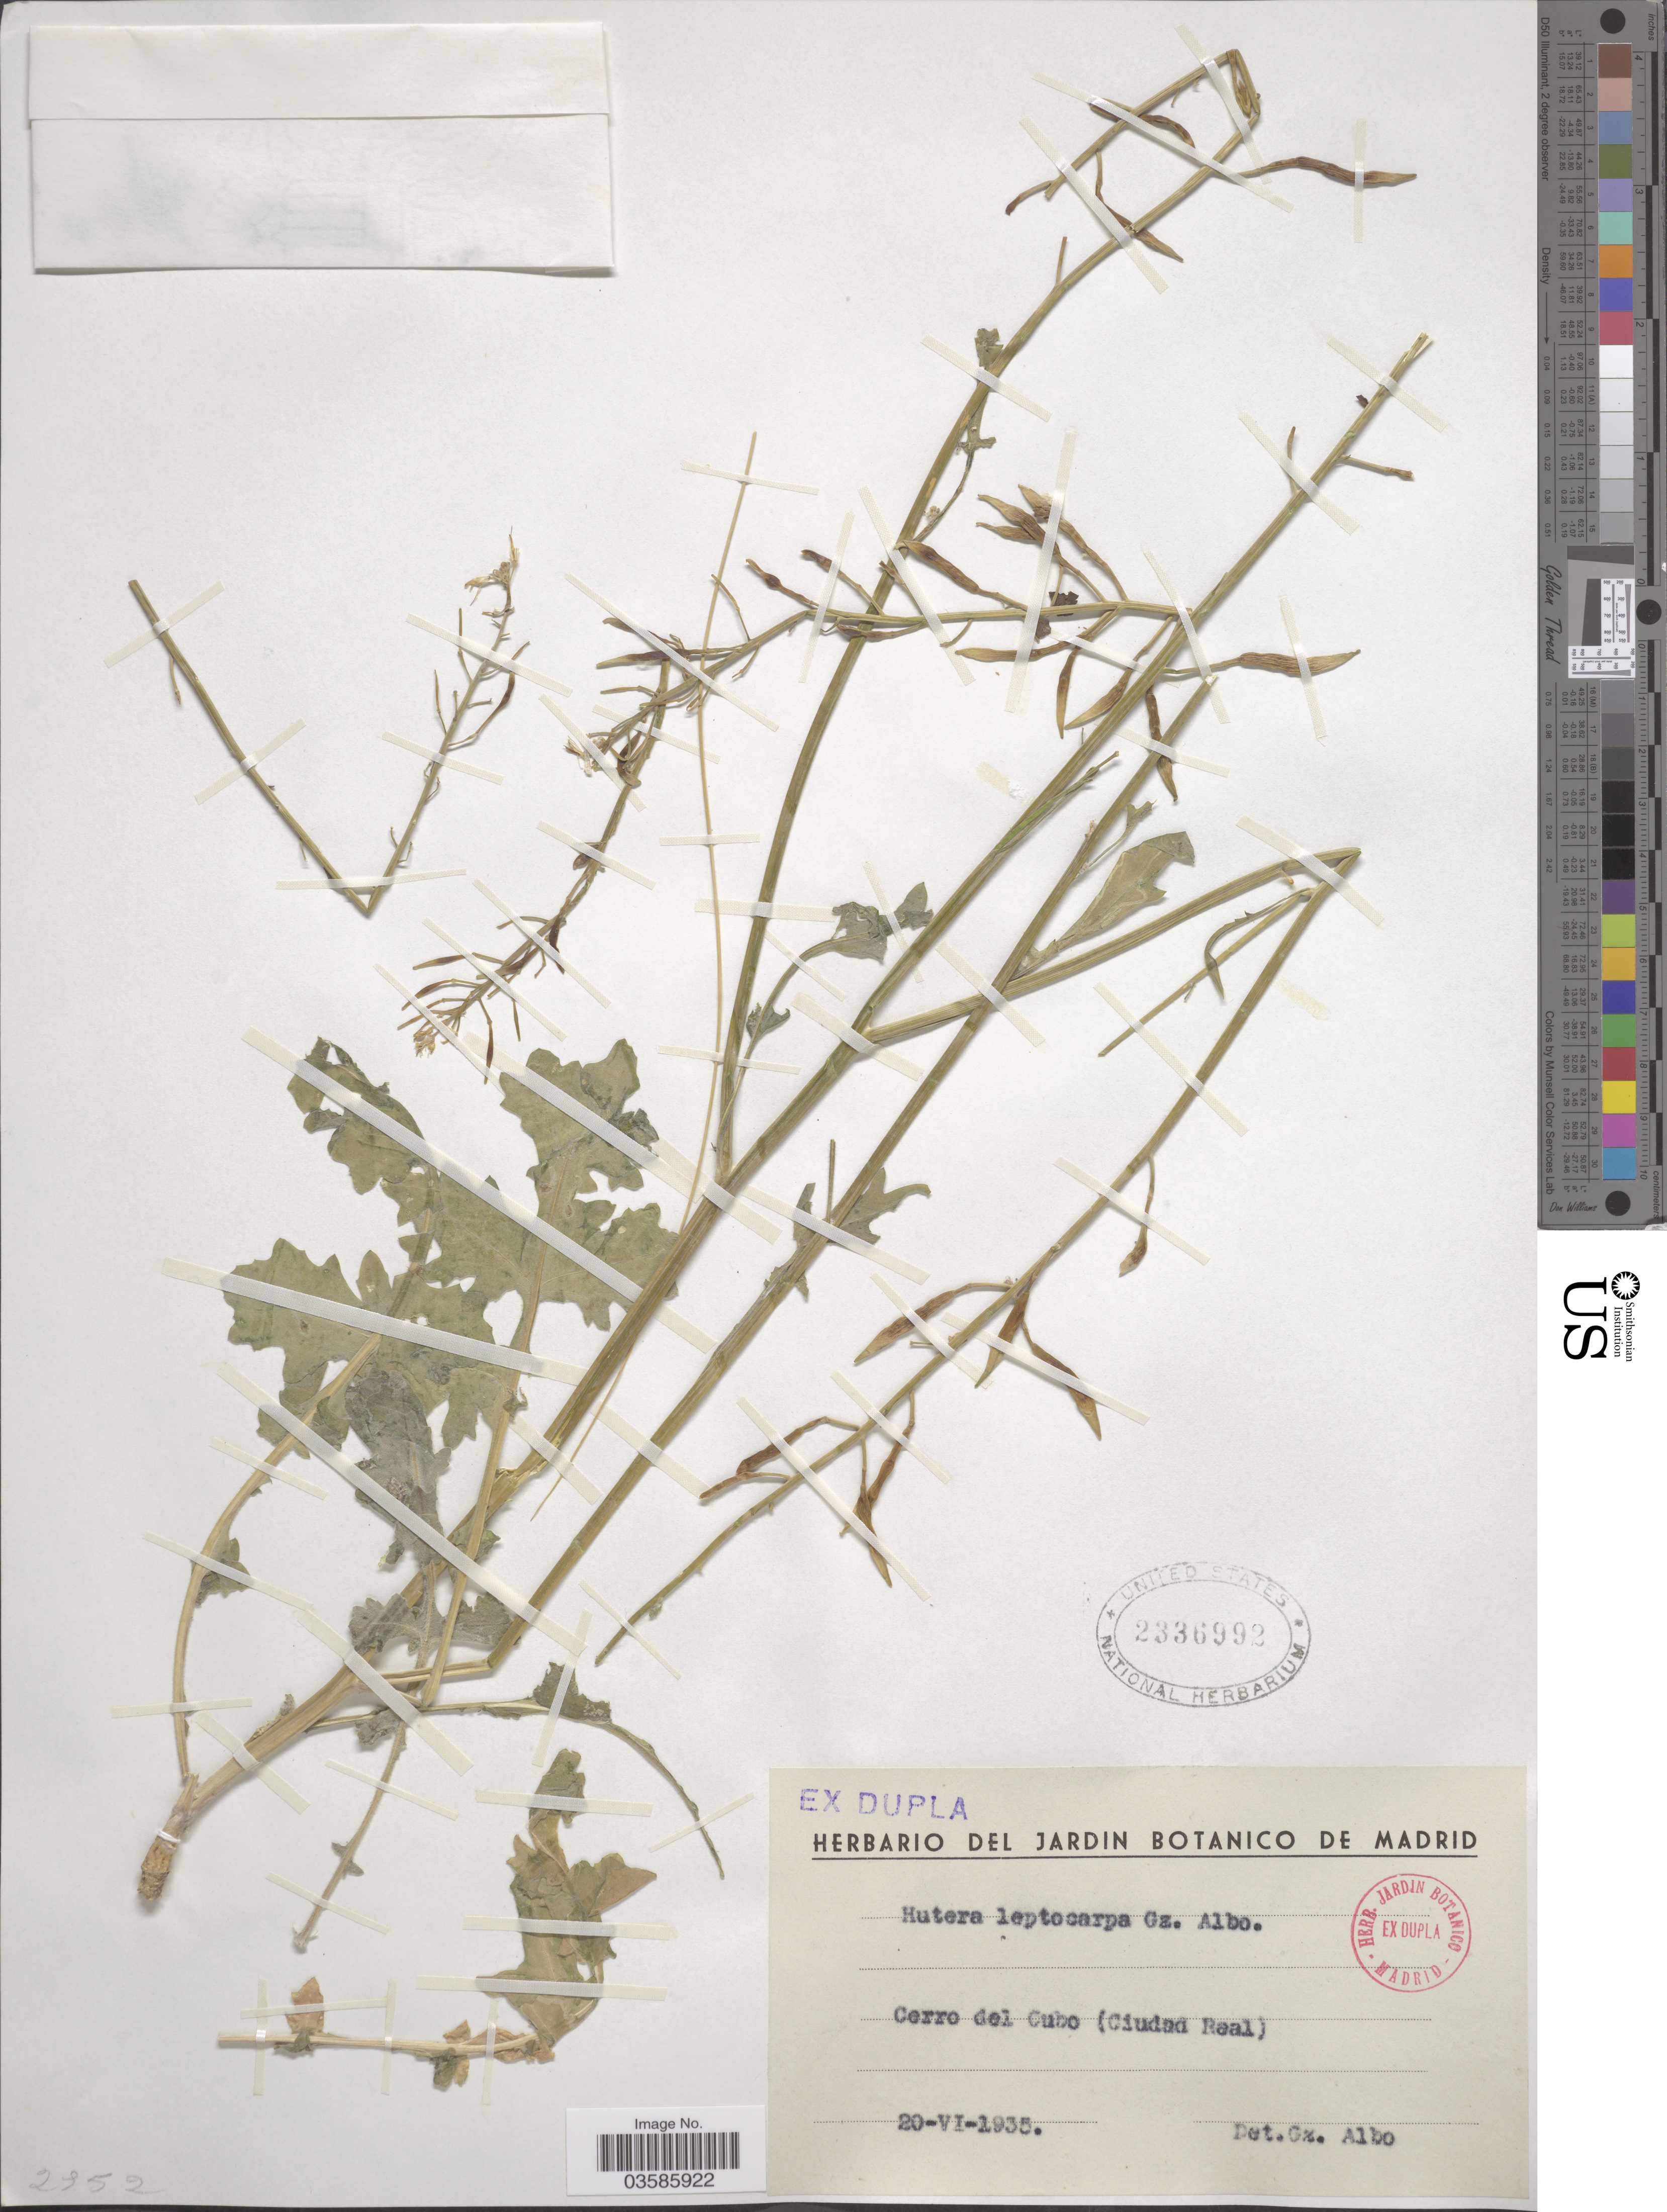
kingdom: Plantae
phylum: Tracheophyta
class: Magnoliopsida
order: Brassicales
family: Brassicaceae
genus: Coincya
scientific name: Coincya rupestris subsp. leptocarpa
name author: (Gonz.Albo) Leadlay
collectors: Ex herb. Jardín Botánico de Madrid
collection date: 1935-06-20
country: Spain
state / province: Madrid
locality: Cerro del Cubo (Ciudad Real).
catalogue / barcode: US 2336992